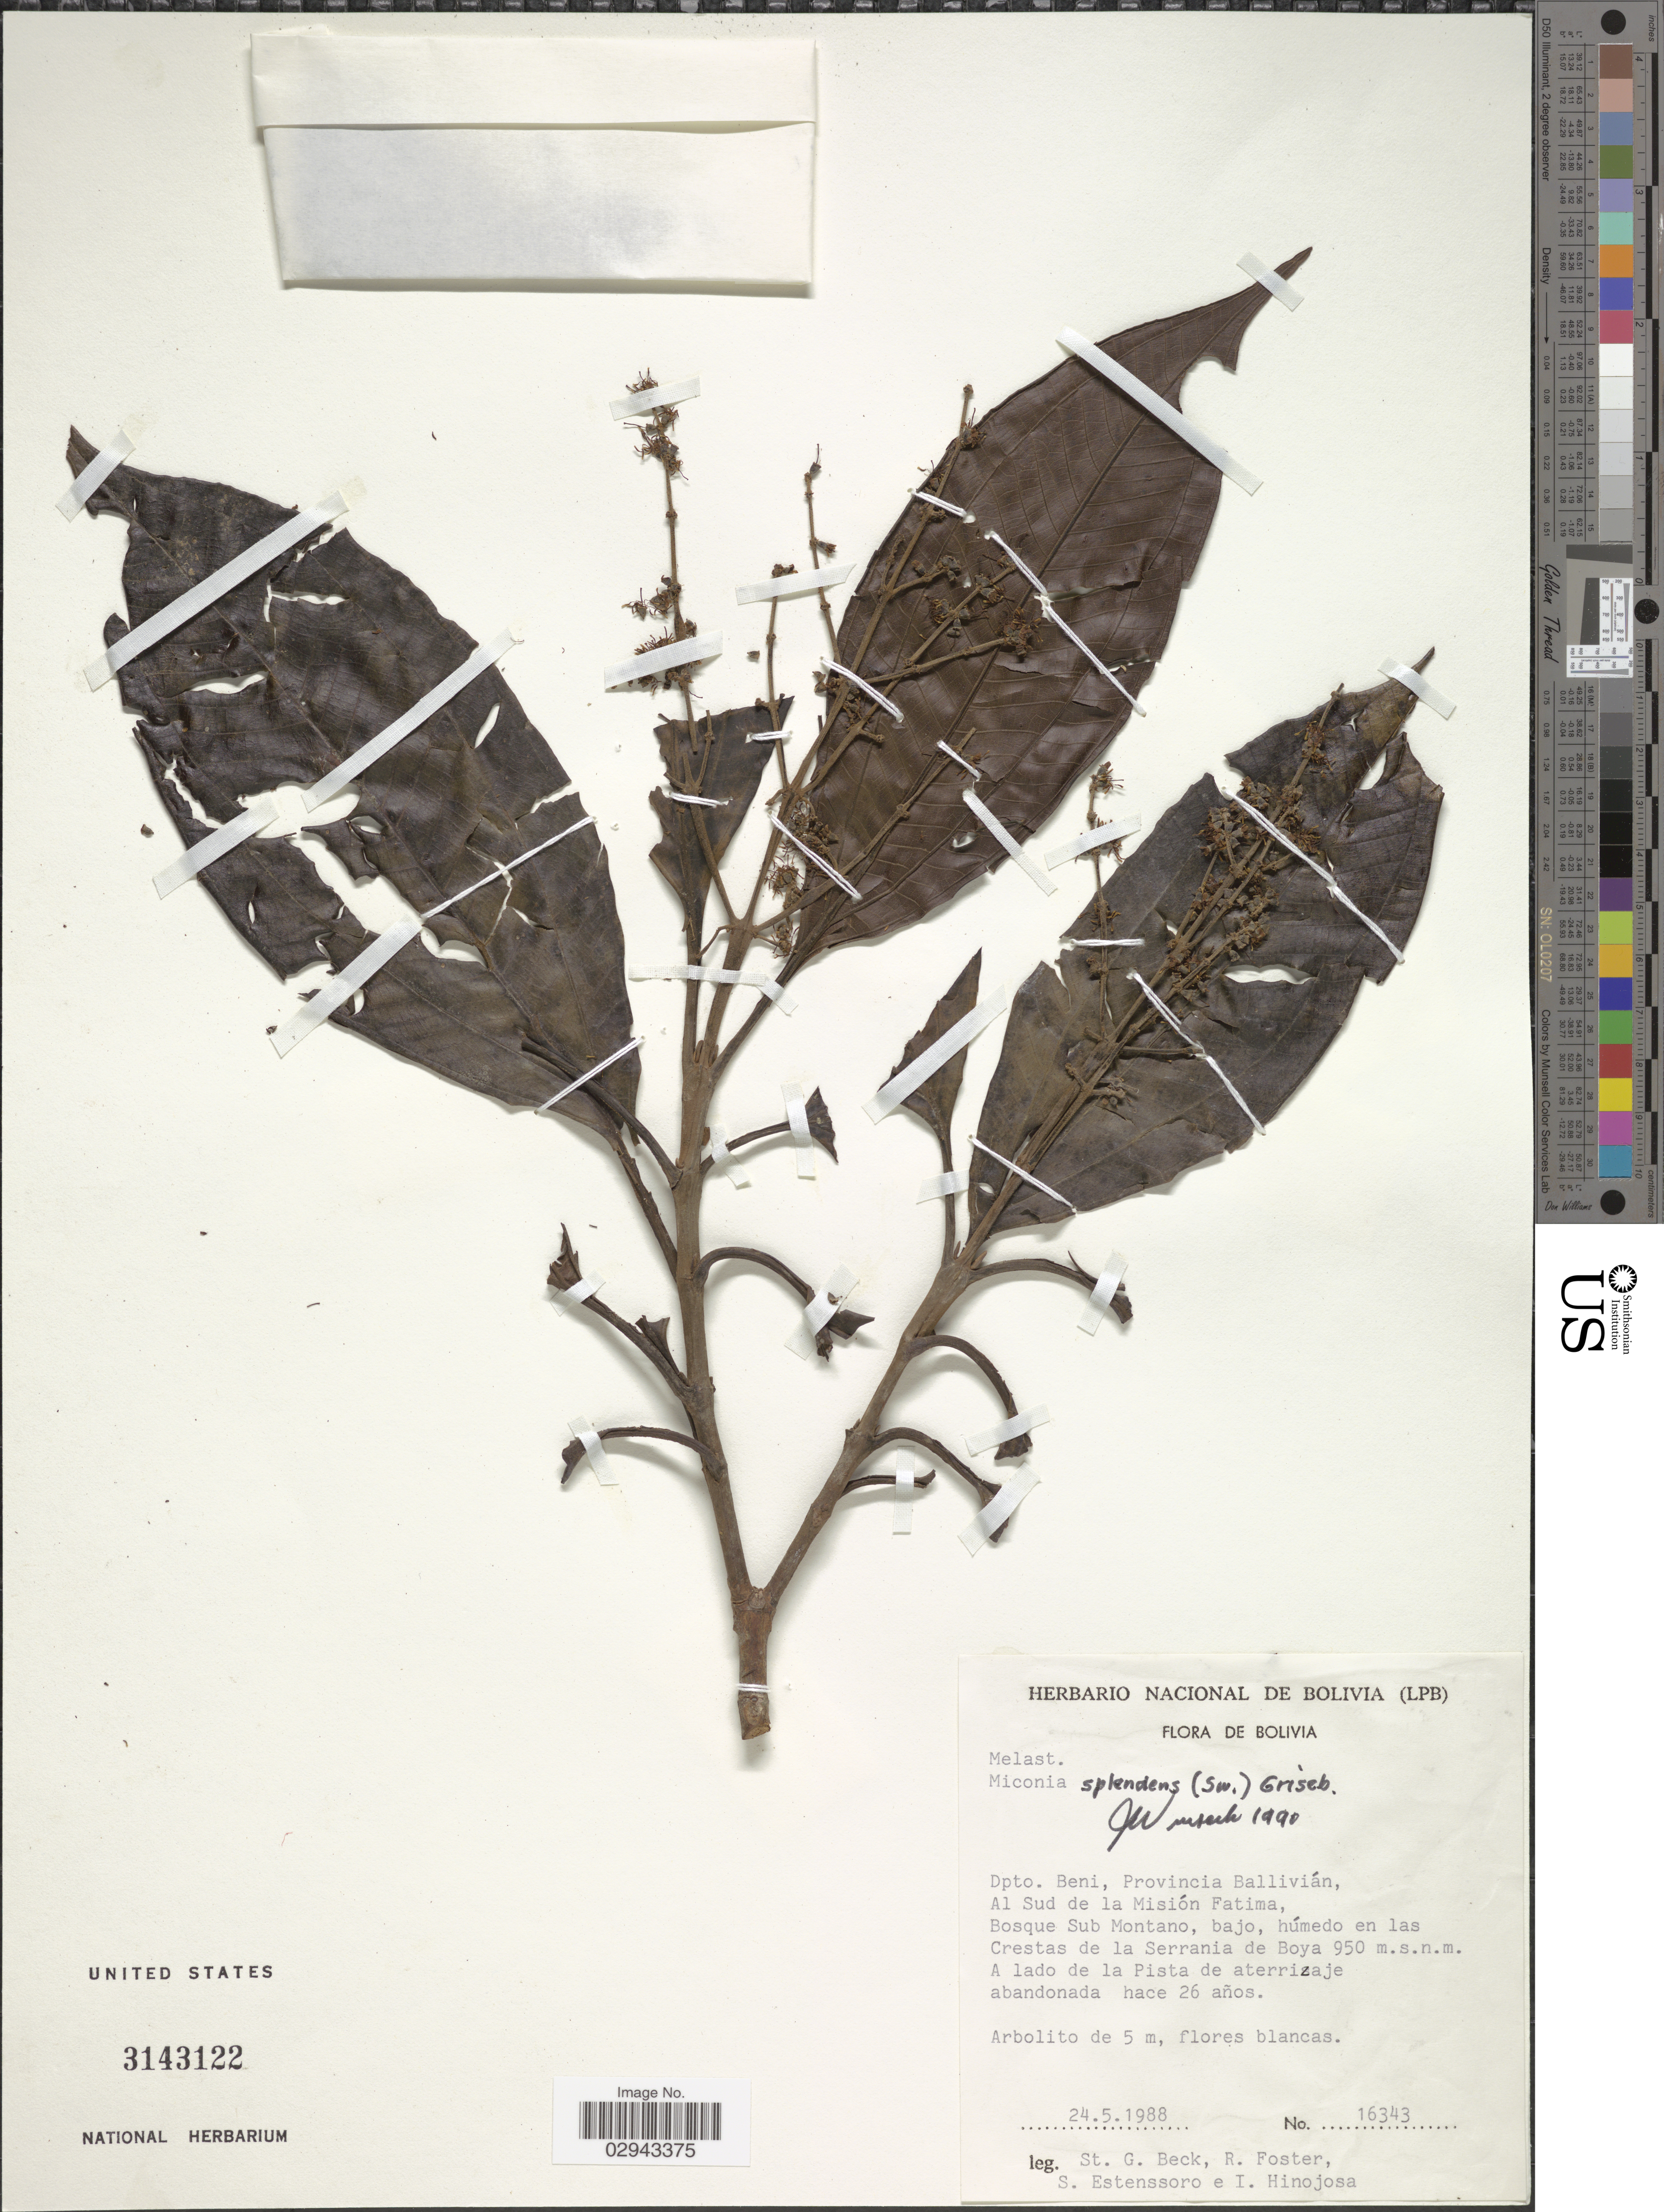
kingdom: Plantae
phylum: Tracheophyta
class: Magnoliopsida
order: Myrtales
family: Melastomataceae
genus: Miconia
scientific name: Miconia splendens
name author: (Sw.) Griseb.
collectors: S. G. Beck, R. Foster, S. Estenssoro & I. Hinojosa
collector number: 16343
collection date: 1988-05-24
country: Bolivia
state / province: Beni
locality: Dpto. Beni, Provincia Ballivián, Al Sud de la Misión Fatima, en las Crestas de la Serrania de Boya. A lado de la Pista de aterrizaje abandonada hace 26 años.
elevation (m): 950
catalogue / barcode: US 3143122